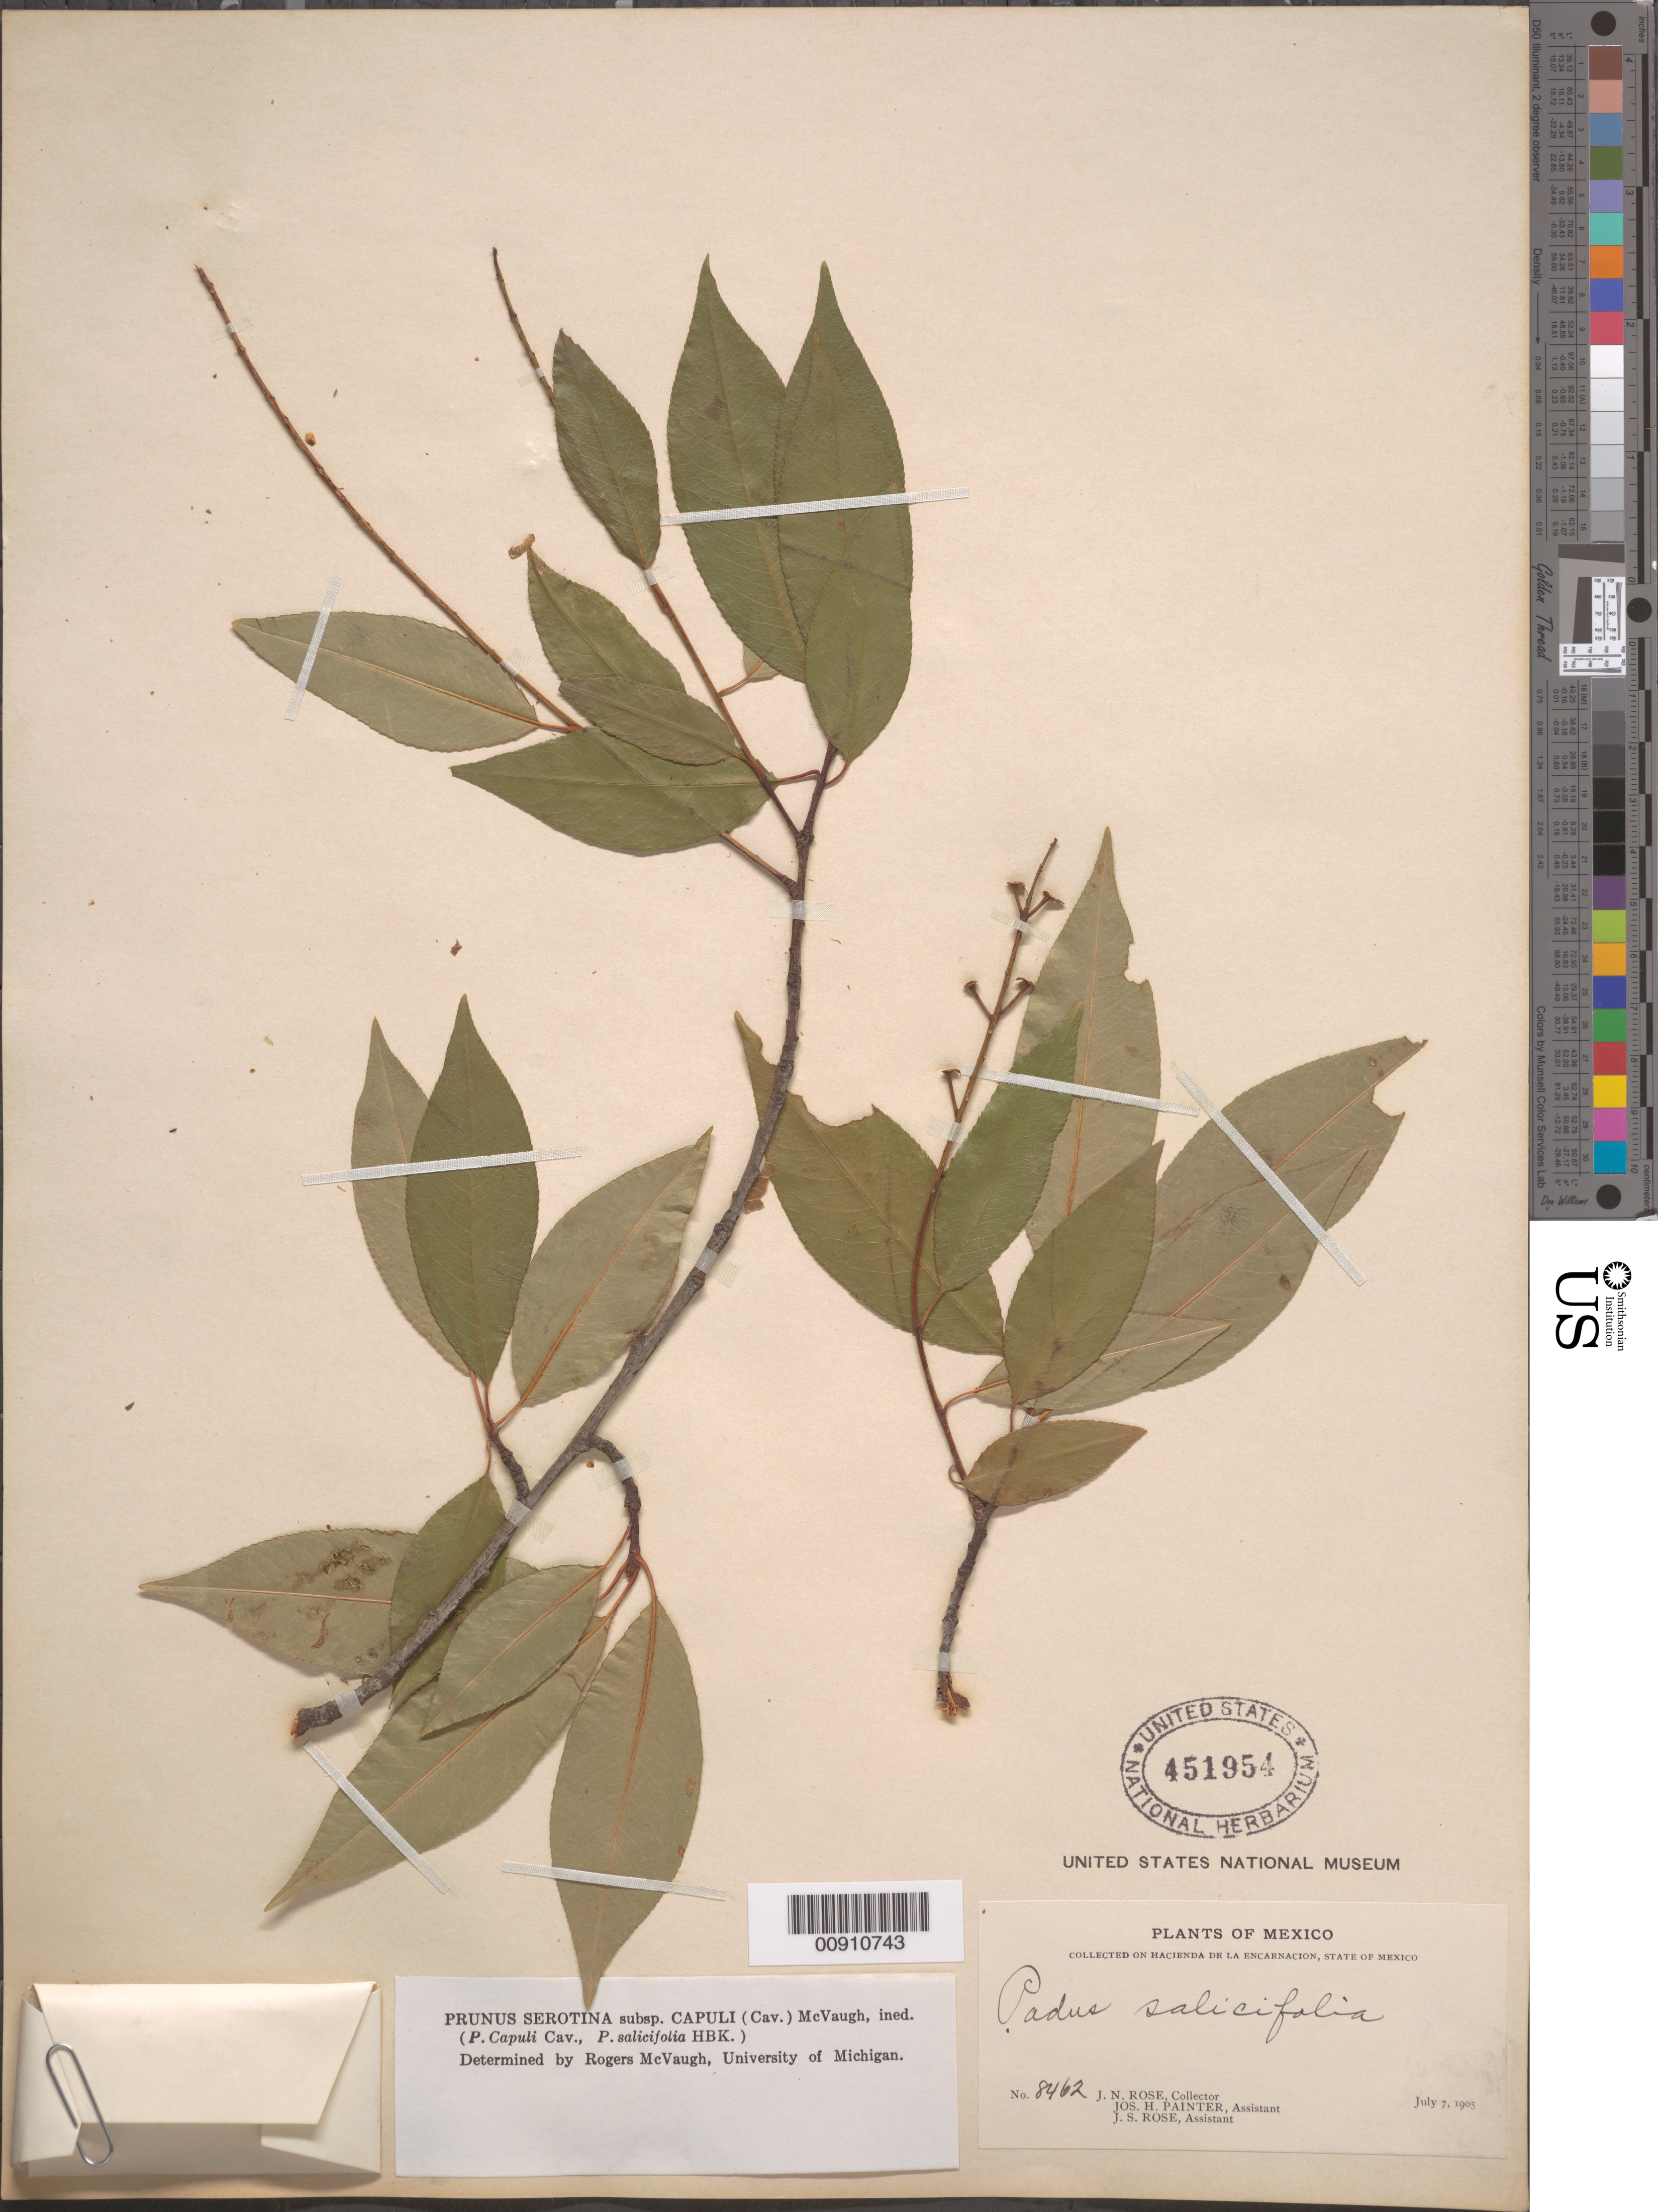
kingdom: Plantae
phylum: Tracheophyta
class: Magnoliopsida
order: Rosales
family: Rosaceae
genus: Prunus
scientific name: Prunus serotina var. salicifolia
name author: (Kunth) Koehne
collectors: J. N. Rose, J. H. Painter & J. S. Rose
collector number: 8462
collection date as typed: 07 Jul 1905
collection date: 1905-07-07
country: Mexico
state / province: México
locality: Hacienda de la Encarnación, State of Mexico.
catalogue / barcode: US 451954